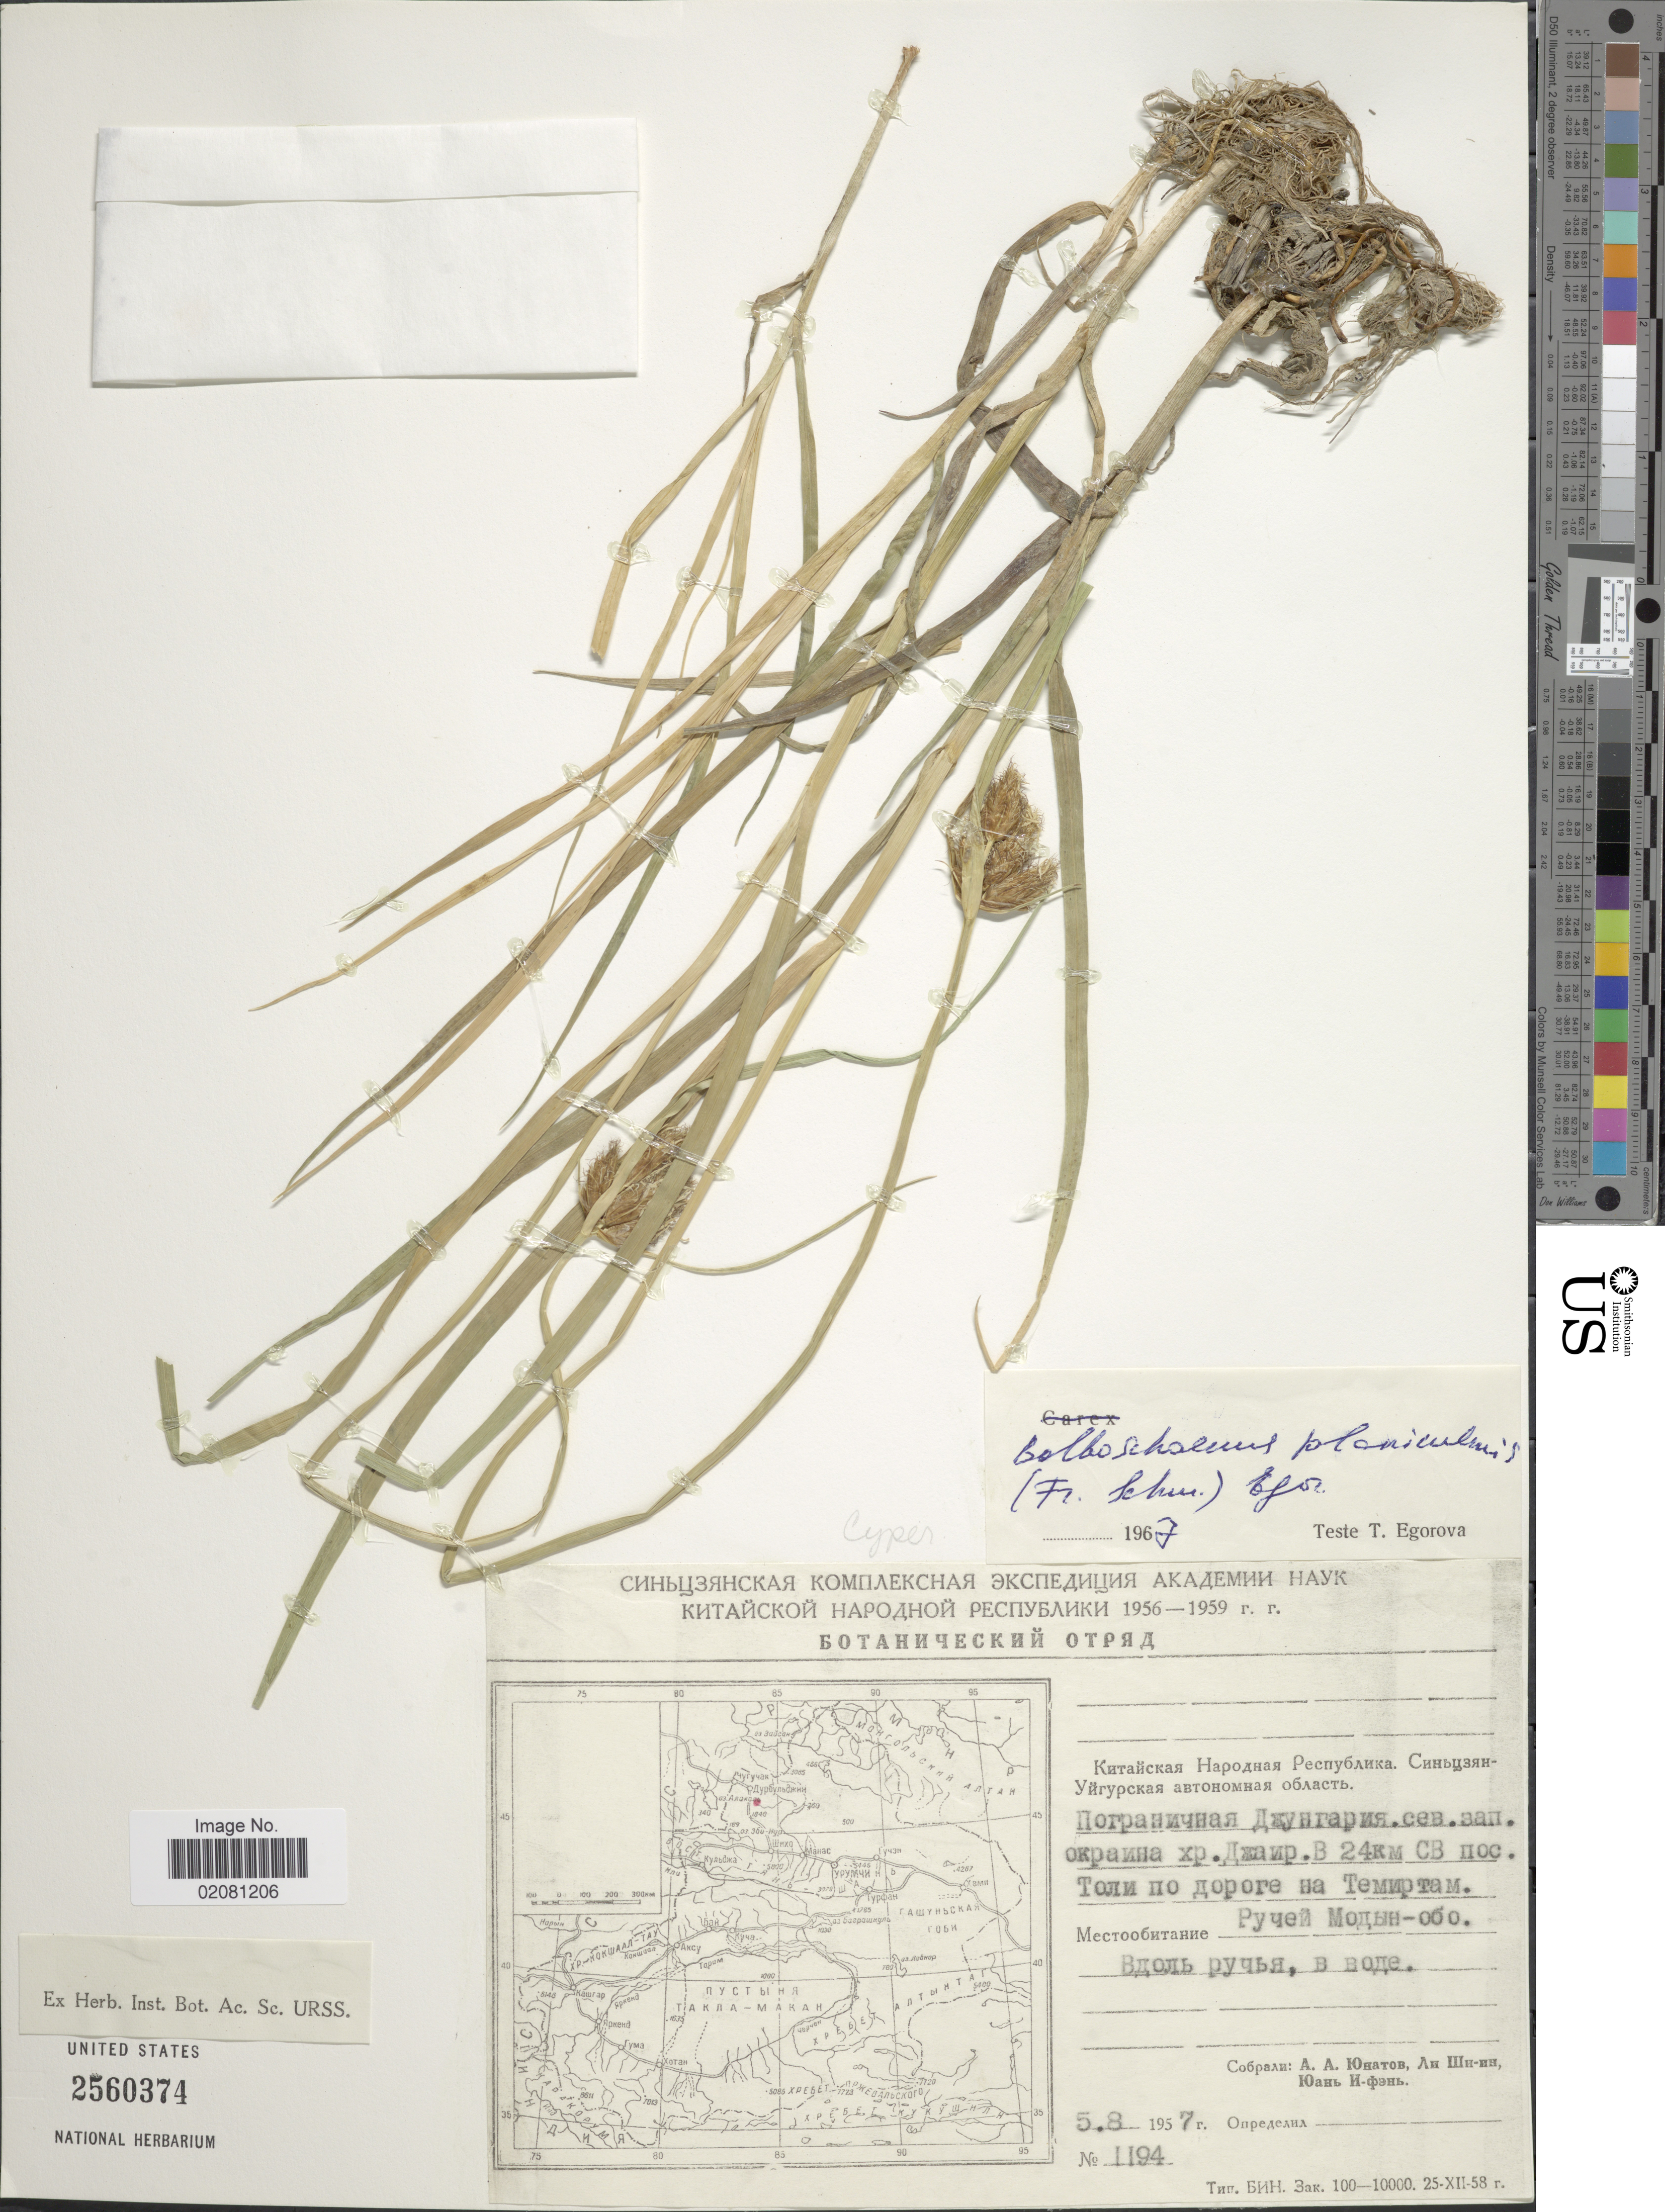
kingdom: Plantae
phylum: Tracheophyta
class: Liliopsida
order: Poales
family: Cyperaceae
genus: Bolboschoenus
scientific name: Bolboschoenus sp.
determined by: Strong, M. T., (US), Smithsonian Institution - National Museum of Natural History (UNITED STATES)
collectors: A. Unatov, Collector illegible & Collector illegible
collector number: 1194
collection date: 1957-08-05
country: China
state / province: Xinjiang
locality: On the road to Temirtam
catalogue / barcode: US 2560374